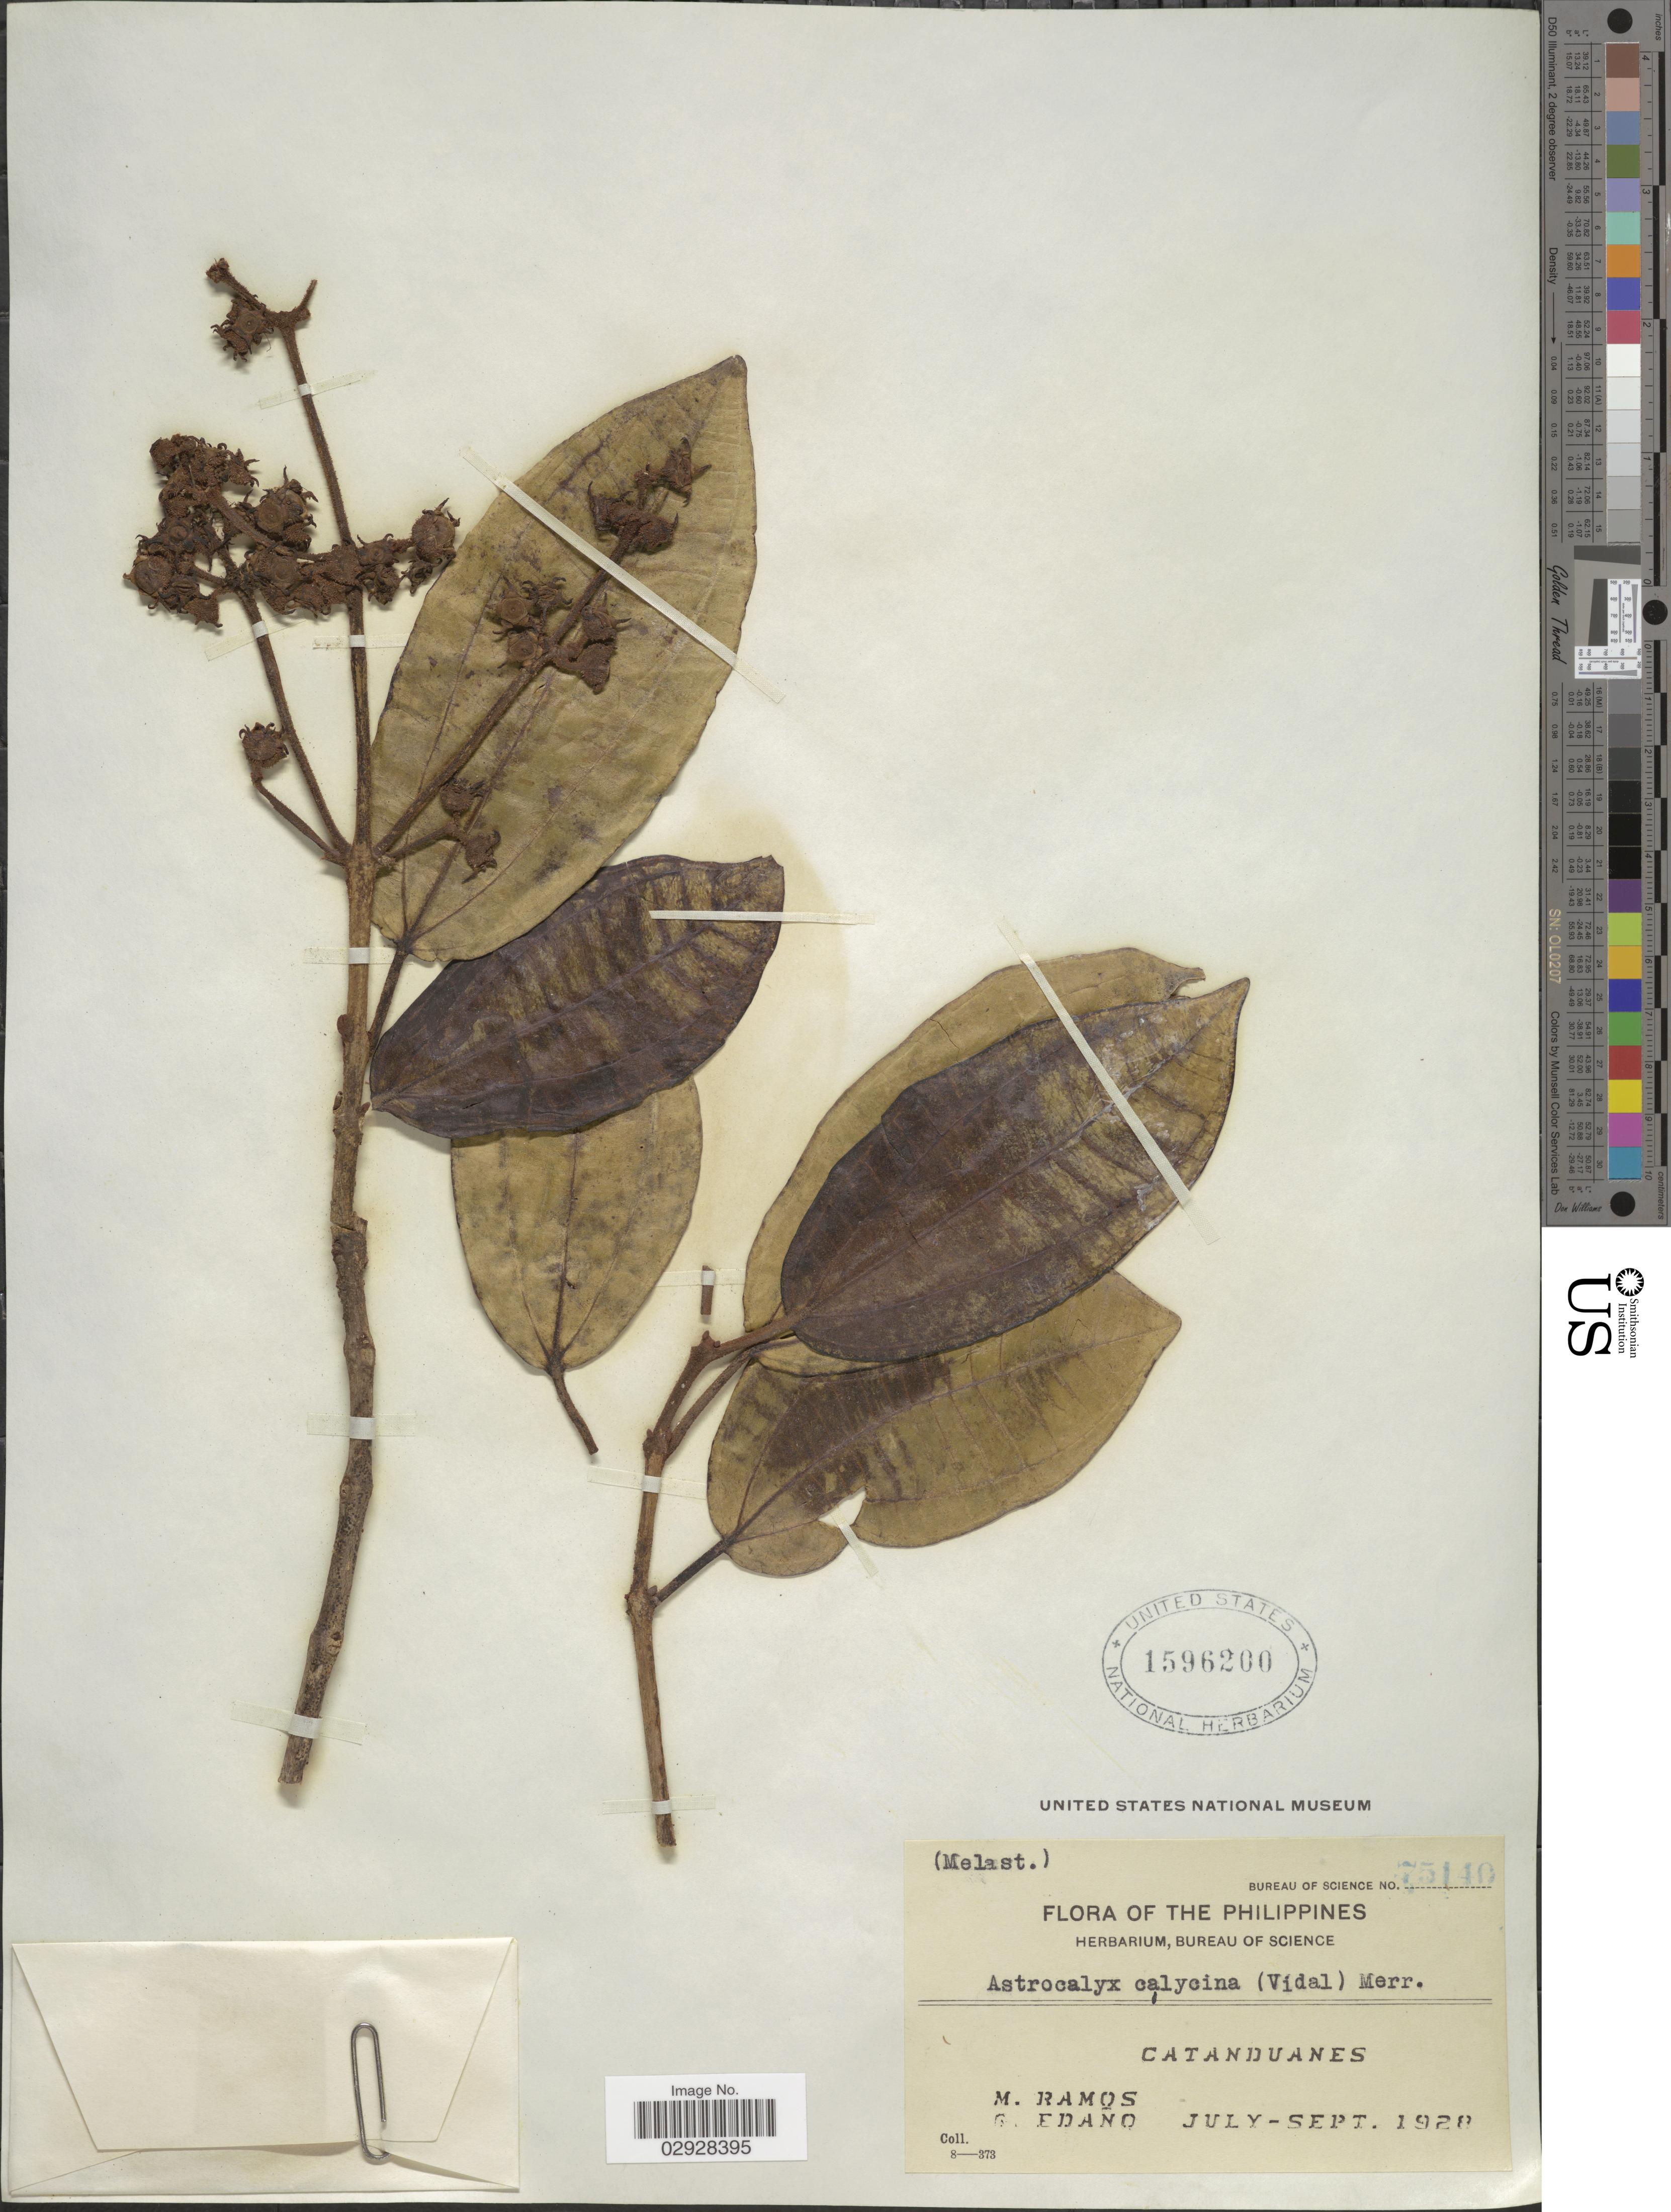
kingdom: Plantae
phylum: Tracheophyta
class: Magnoliopsida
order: Myrtales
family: Melastomataceae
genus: Astrocalyx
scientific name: Astrocalyx calycina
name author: Merr.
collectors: M. Ramos & G. Edaño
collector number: Bureau of Science 75140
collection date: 1928-07/1928-09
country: Philippines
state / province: Bicol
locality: Catanduanes.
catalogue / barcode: US 1596200